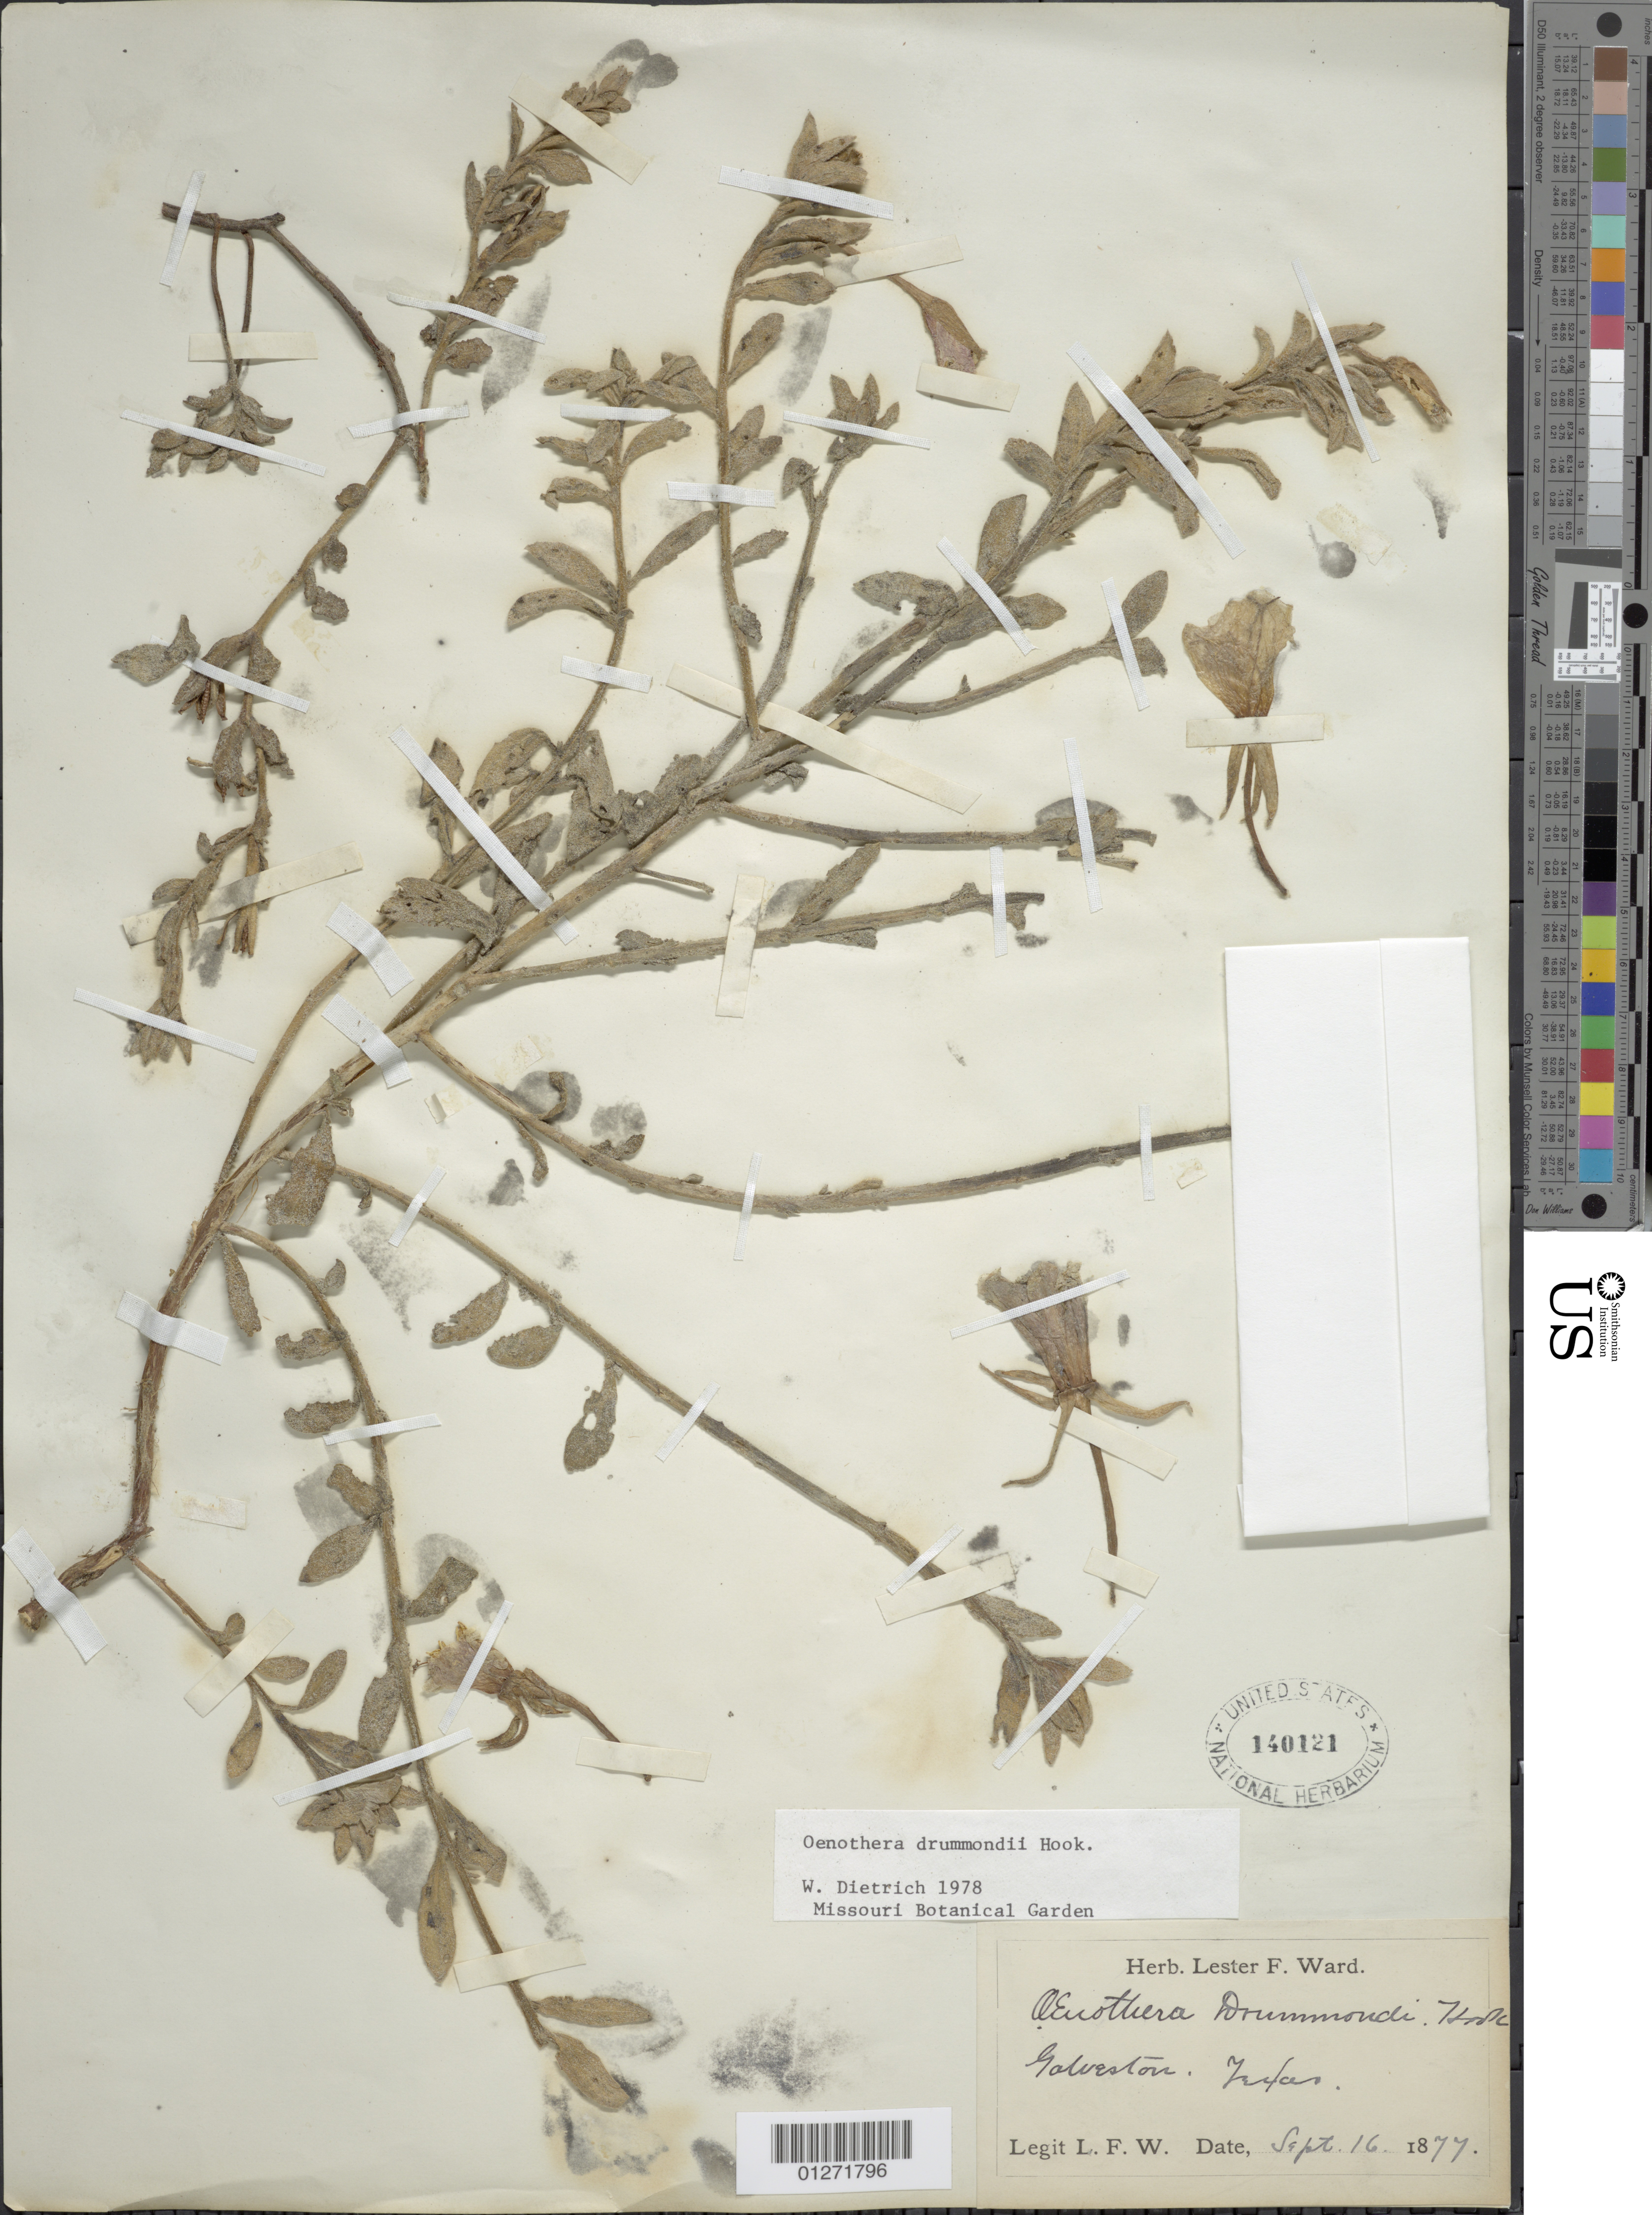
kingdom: Plantae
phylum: Tracheophyta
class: Magnoliopsida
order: Myrtales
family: Onagraceae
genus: Oenothera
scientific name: Oenothera drummondii subsp. drummondii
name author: Hook.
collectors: L. F. Ward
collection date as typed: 16 Sep 1877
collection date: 1877-09-16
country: United States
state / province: Texas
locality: Near Galveston.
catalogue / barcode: US 140121